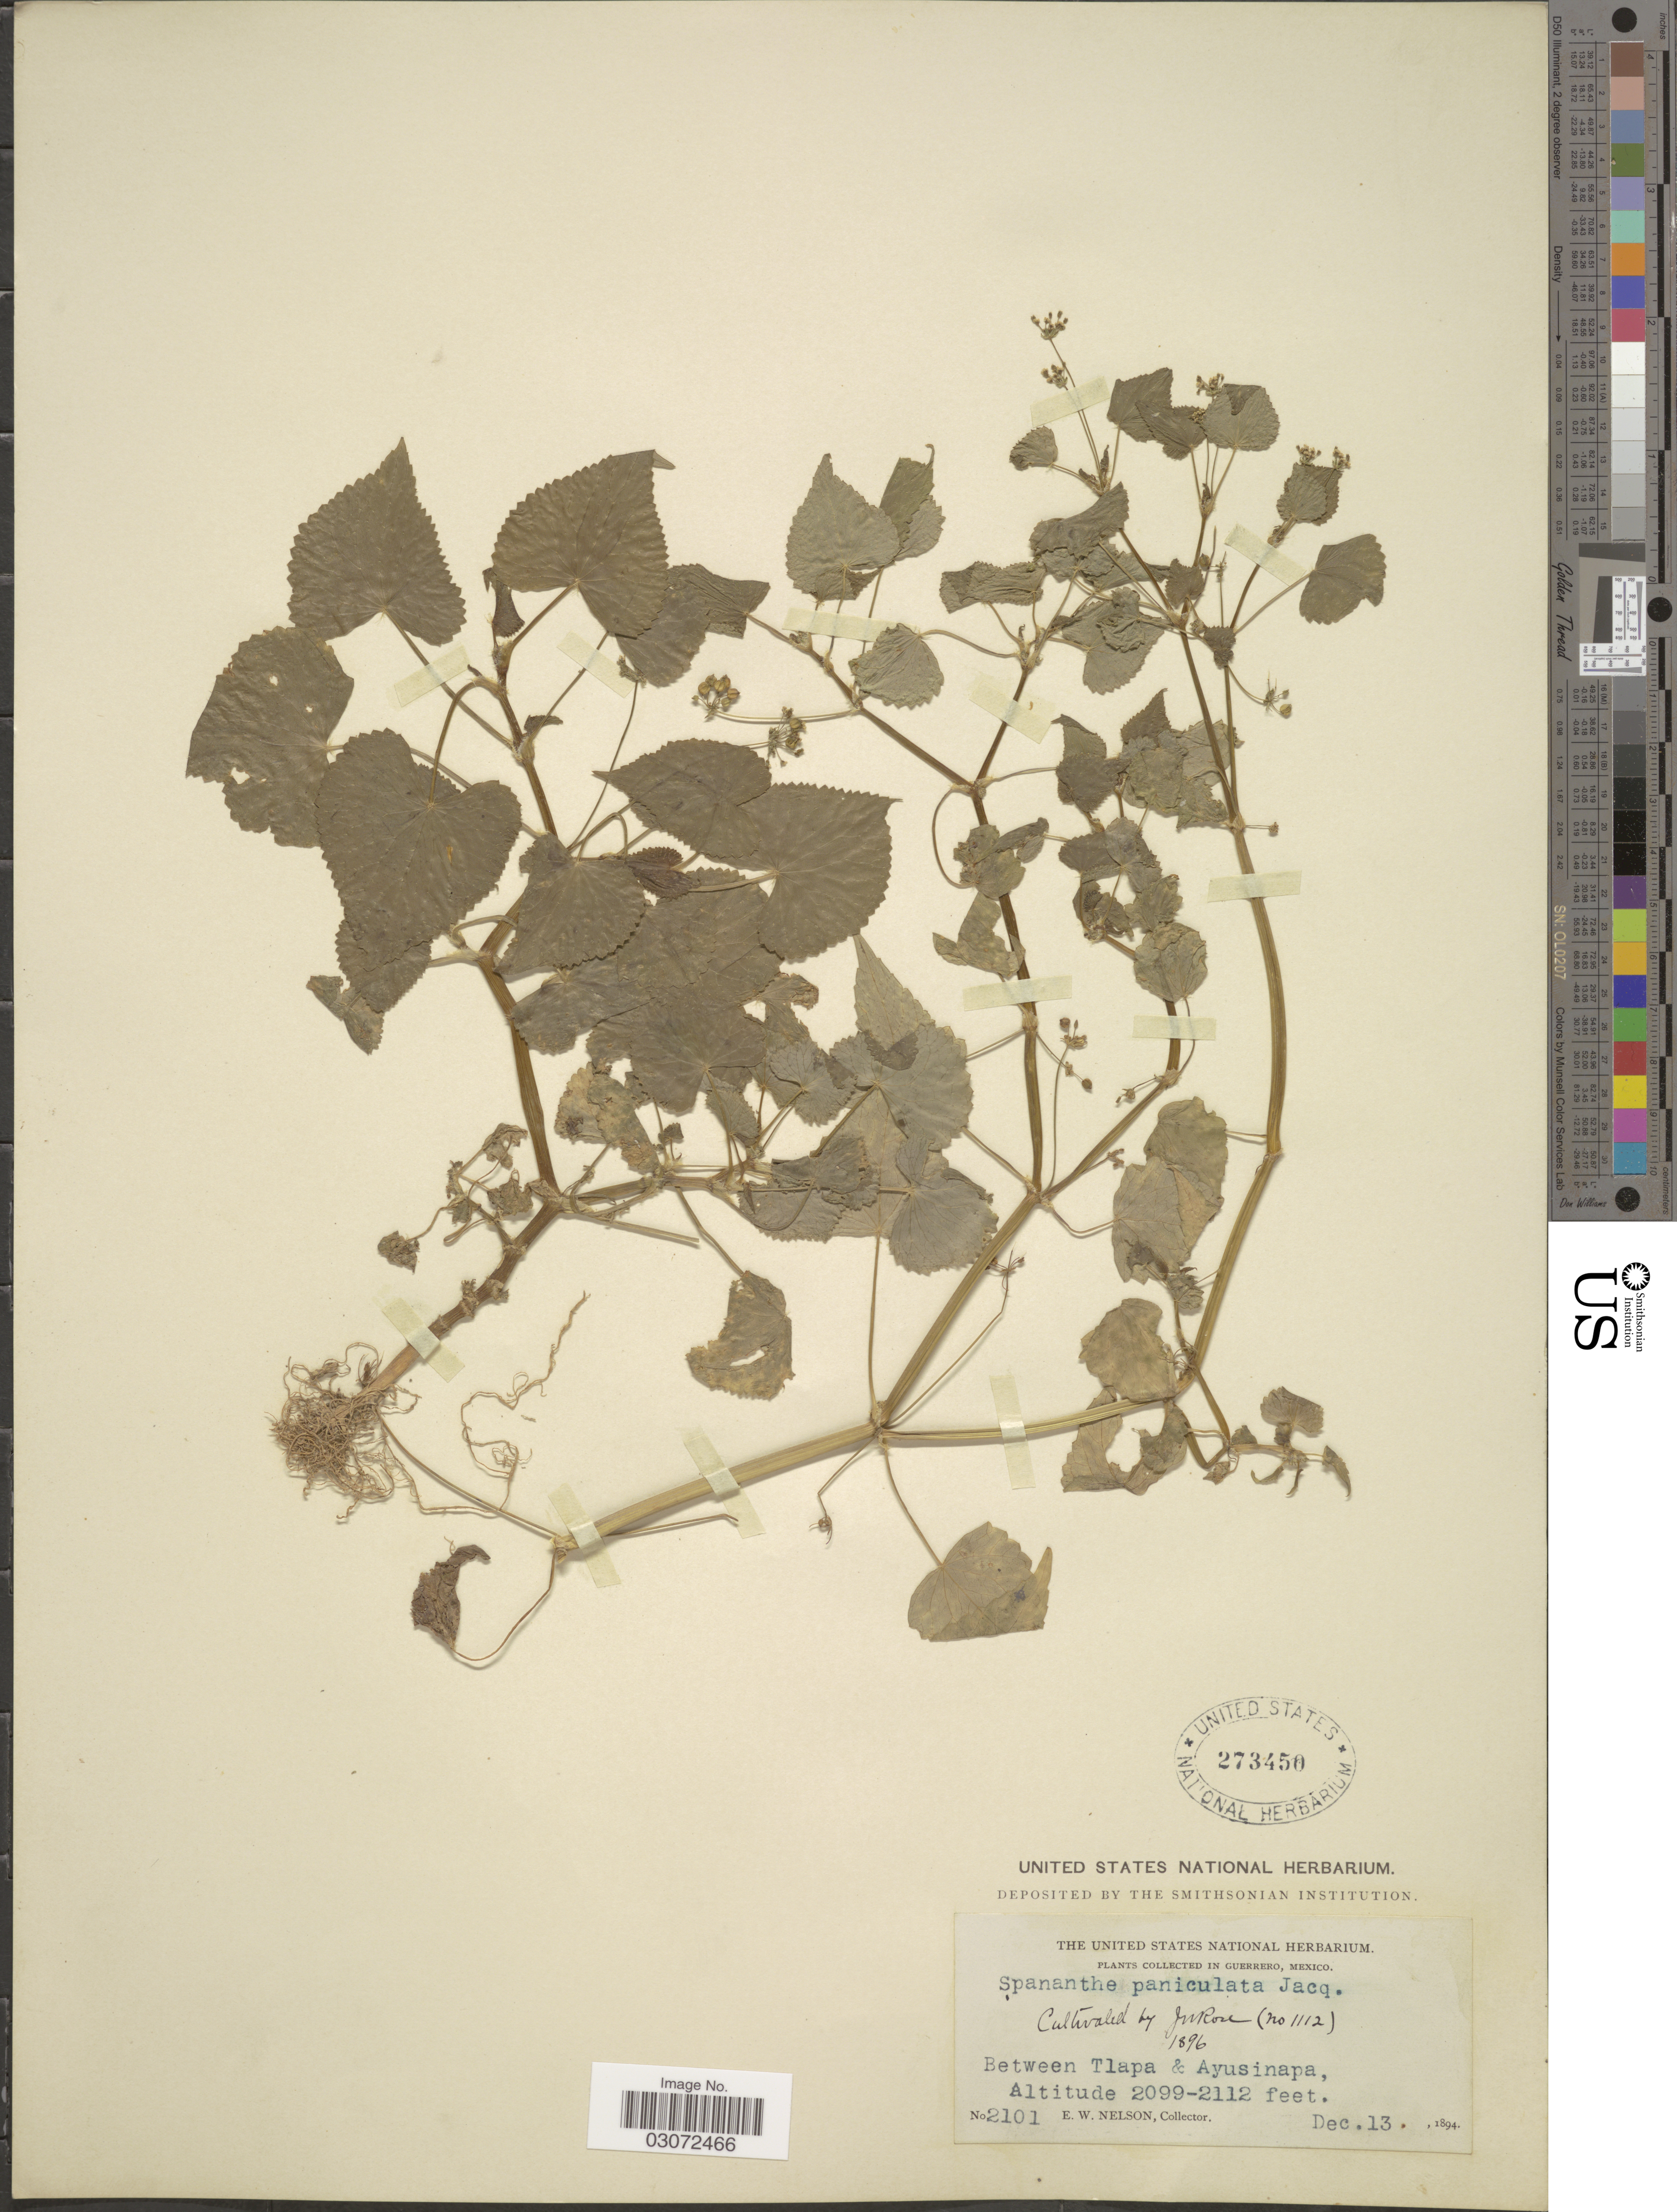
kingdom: Plantae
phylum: Tracheophyta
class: Magnoliopsida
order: Apiales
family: Apiaceae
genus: Spananthe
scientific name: Spananthe paniculata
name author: Jacq.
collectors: E. W. Nelson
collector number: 2101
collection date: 1894-12-13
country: Mexico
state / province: Guerrero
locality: Between Tlapa & Ayusinapa.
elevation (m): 640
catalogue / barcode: US 273450